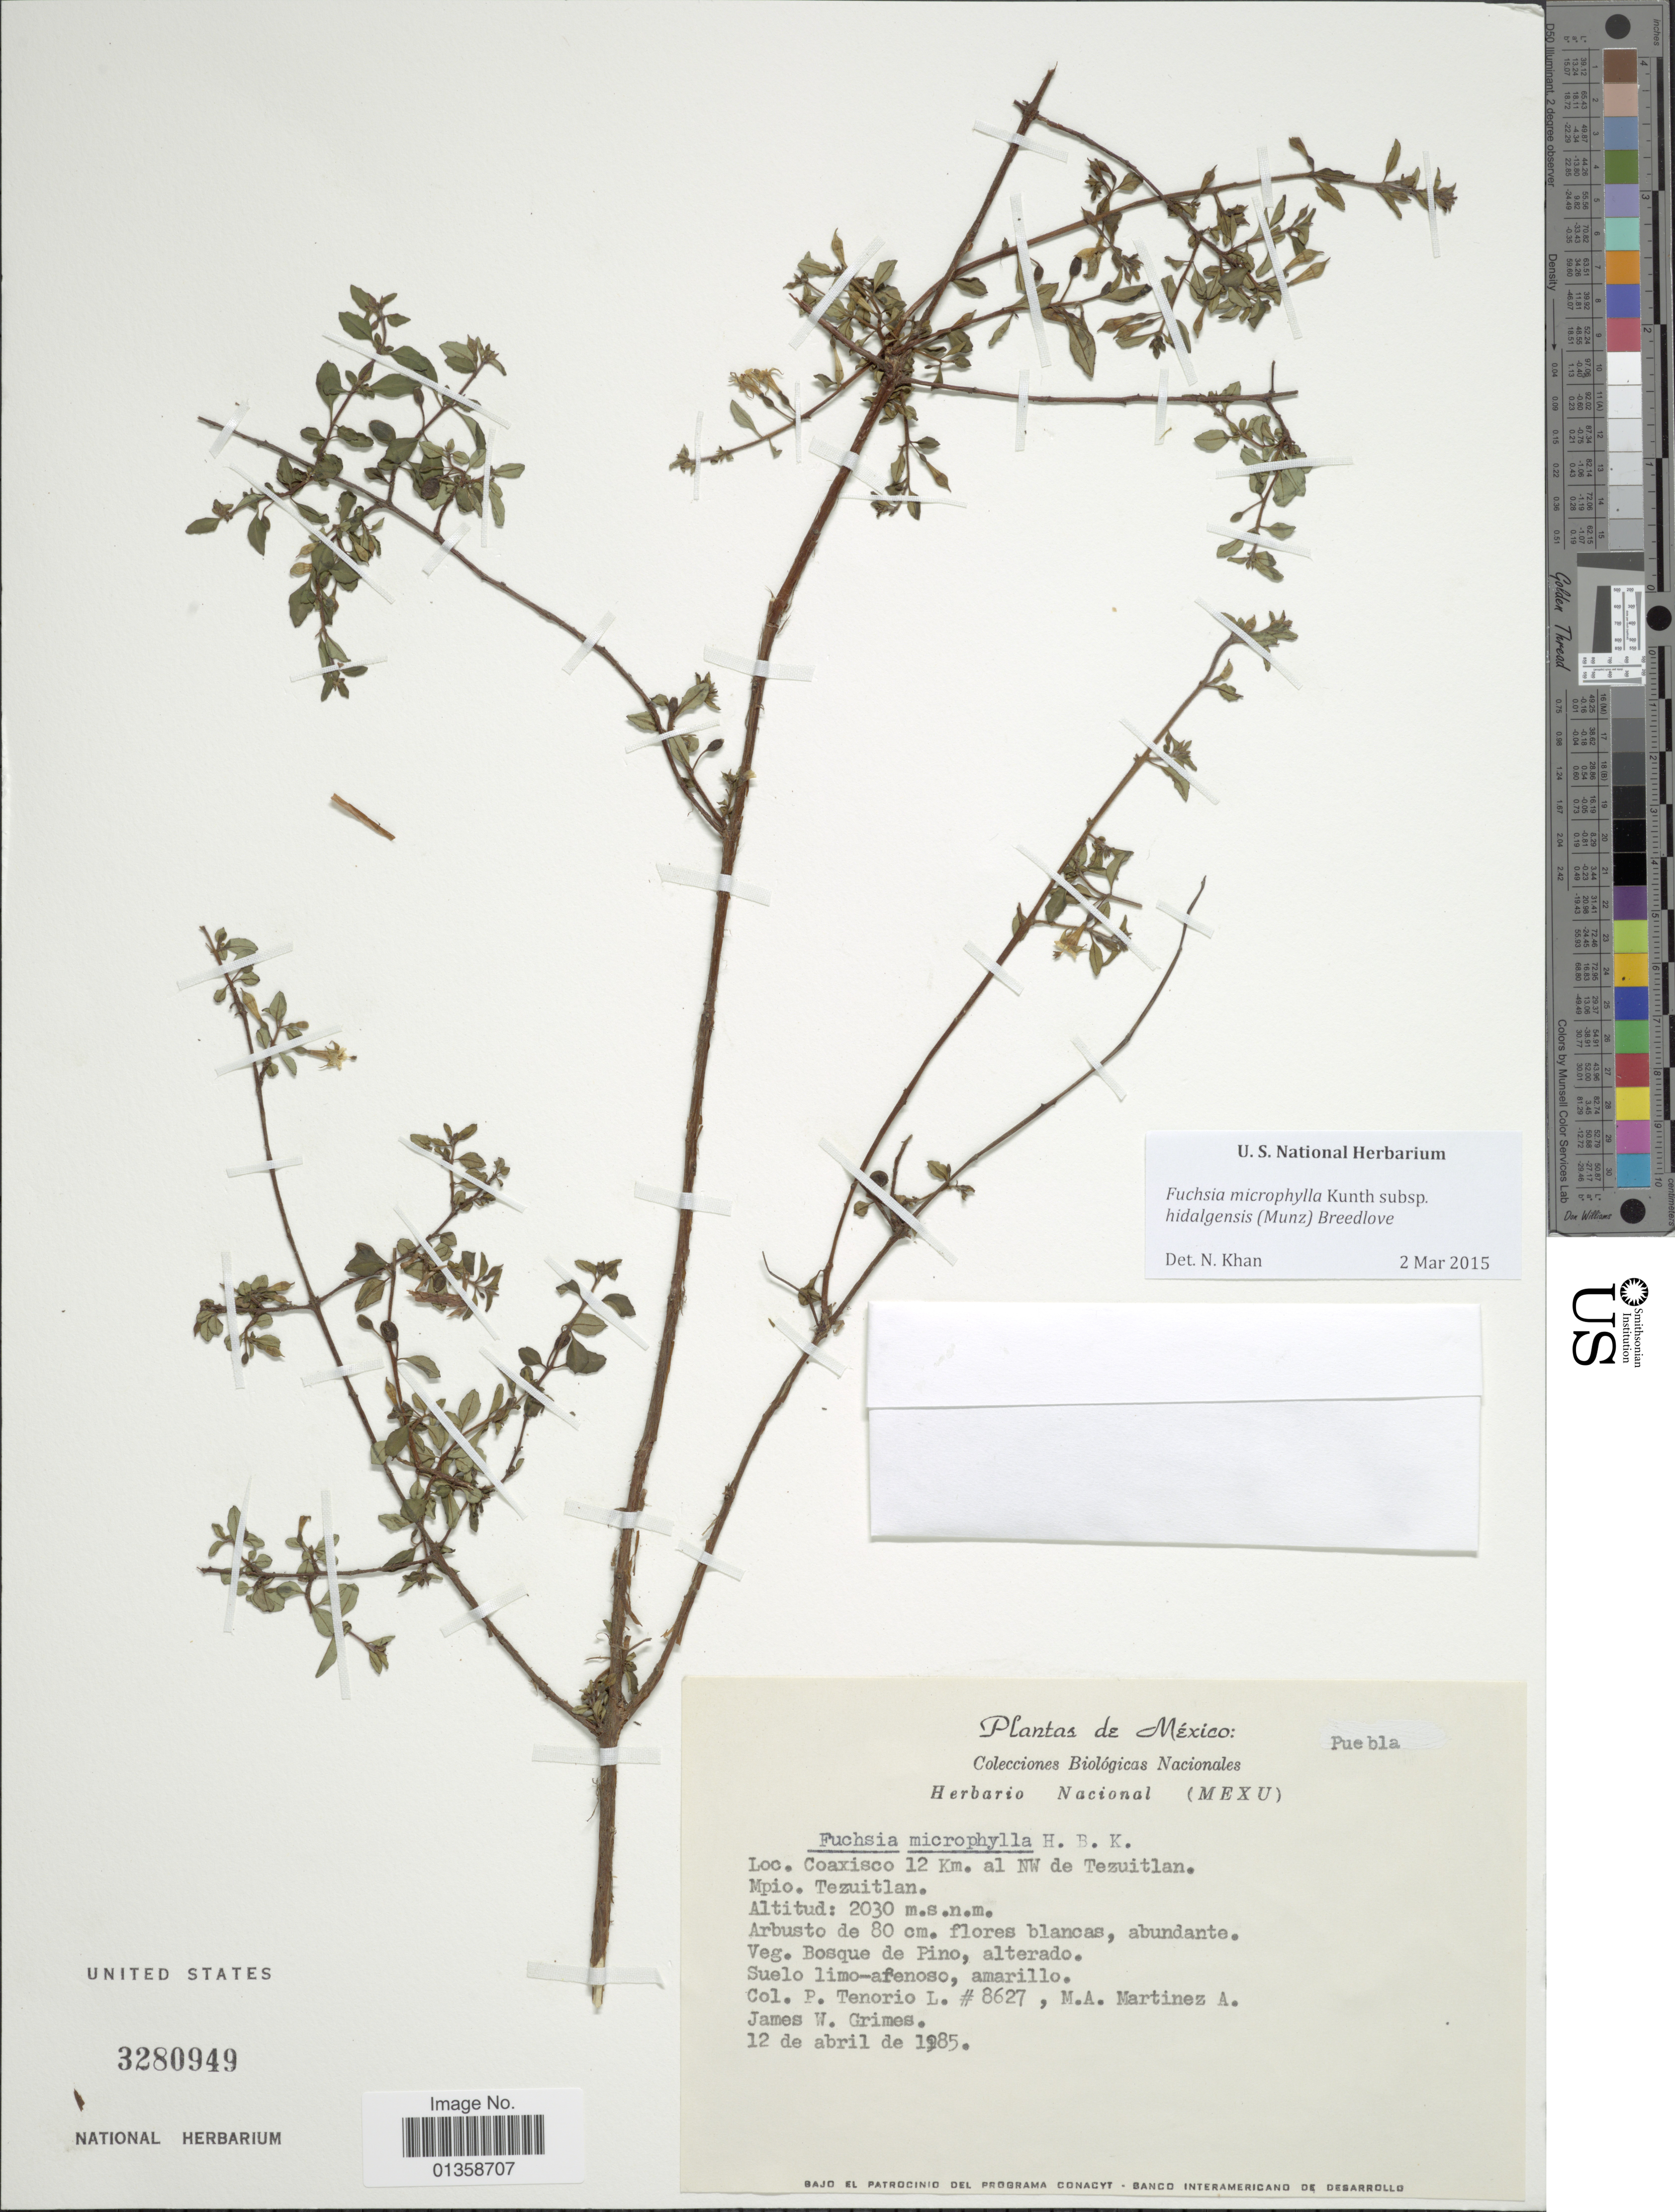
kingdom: Plantae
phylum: Tracheophyta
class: Magnoliopsida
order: Myrtales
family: Onagraceae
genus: Fuchsia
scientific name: Fuchsia microphylla subsp. hidalgensis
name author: (Munz) Breedlove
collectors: P. Tenorio L., M. A. Martínez Alfaro & J. W. Grimes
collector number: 8627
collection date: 1985-04-12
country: Mexico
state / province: Veracruz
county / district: Coxquihui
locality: Piedras de afilar, 5 km. al NE de Coxquihui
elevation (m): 60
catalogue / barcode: US 3280949